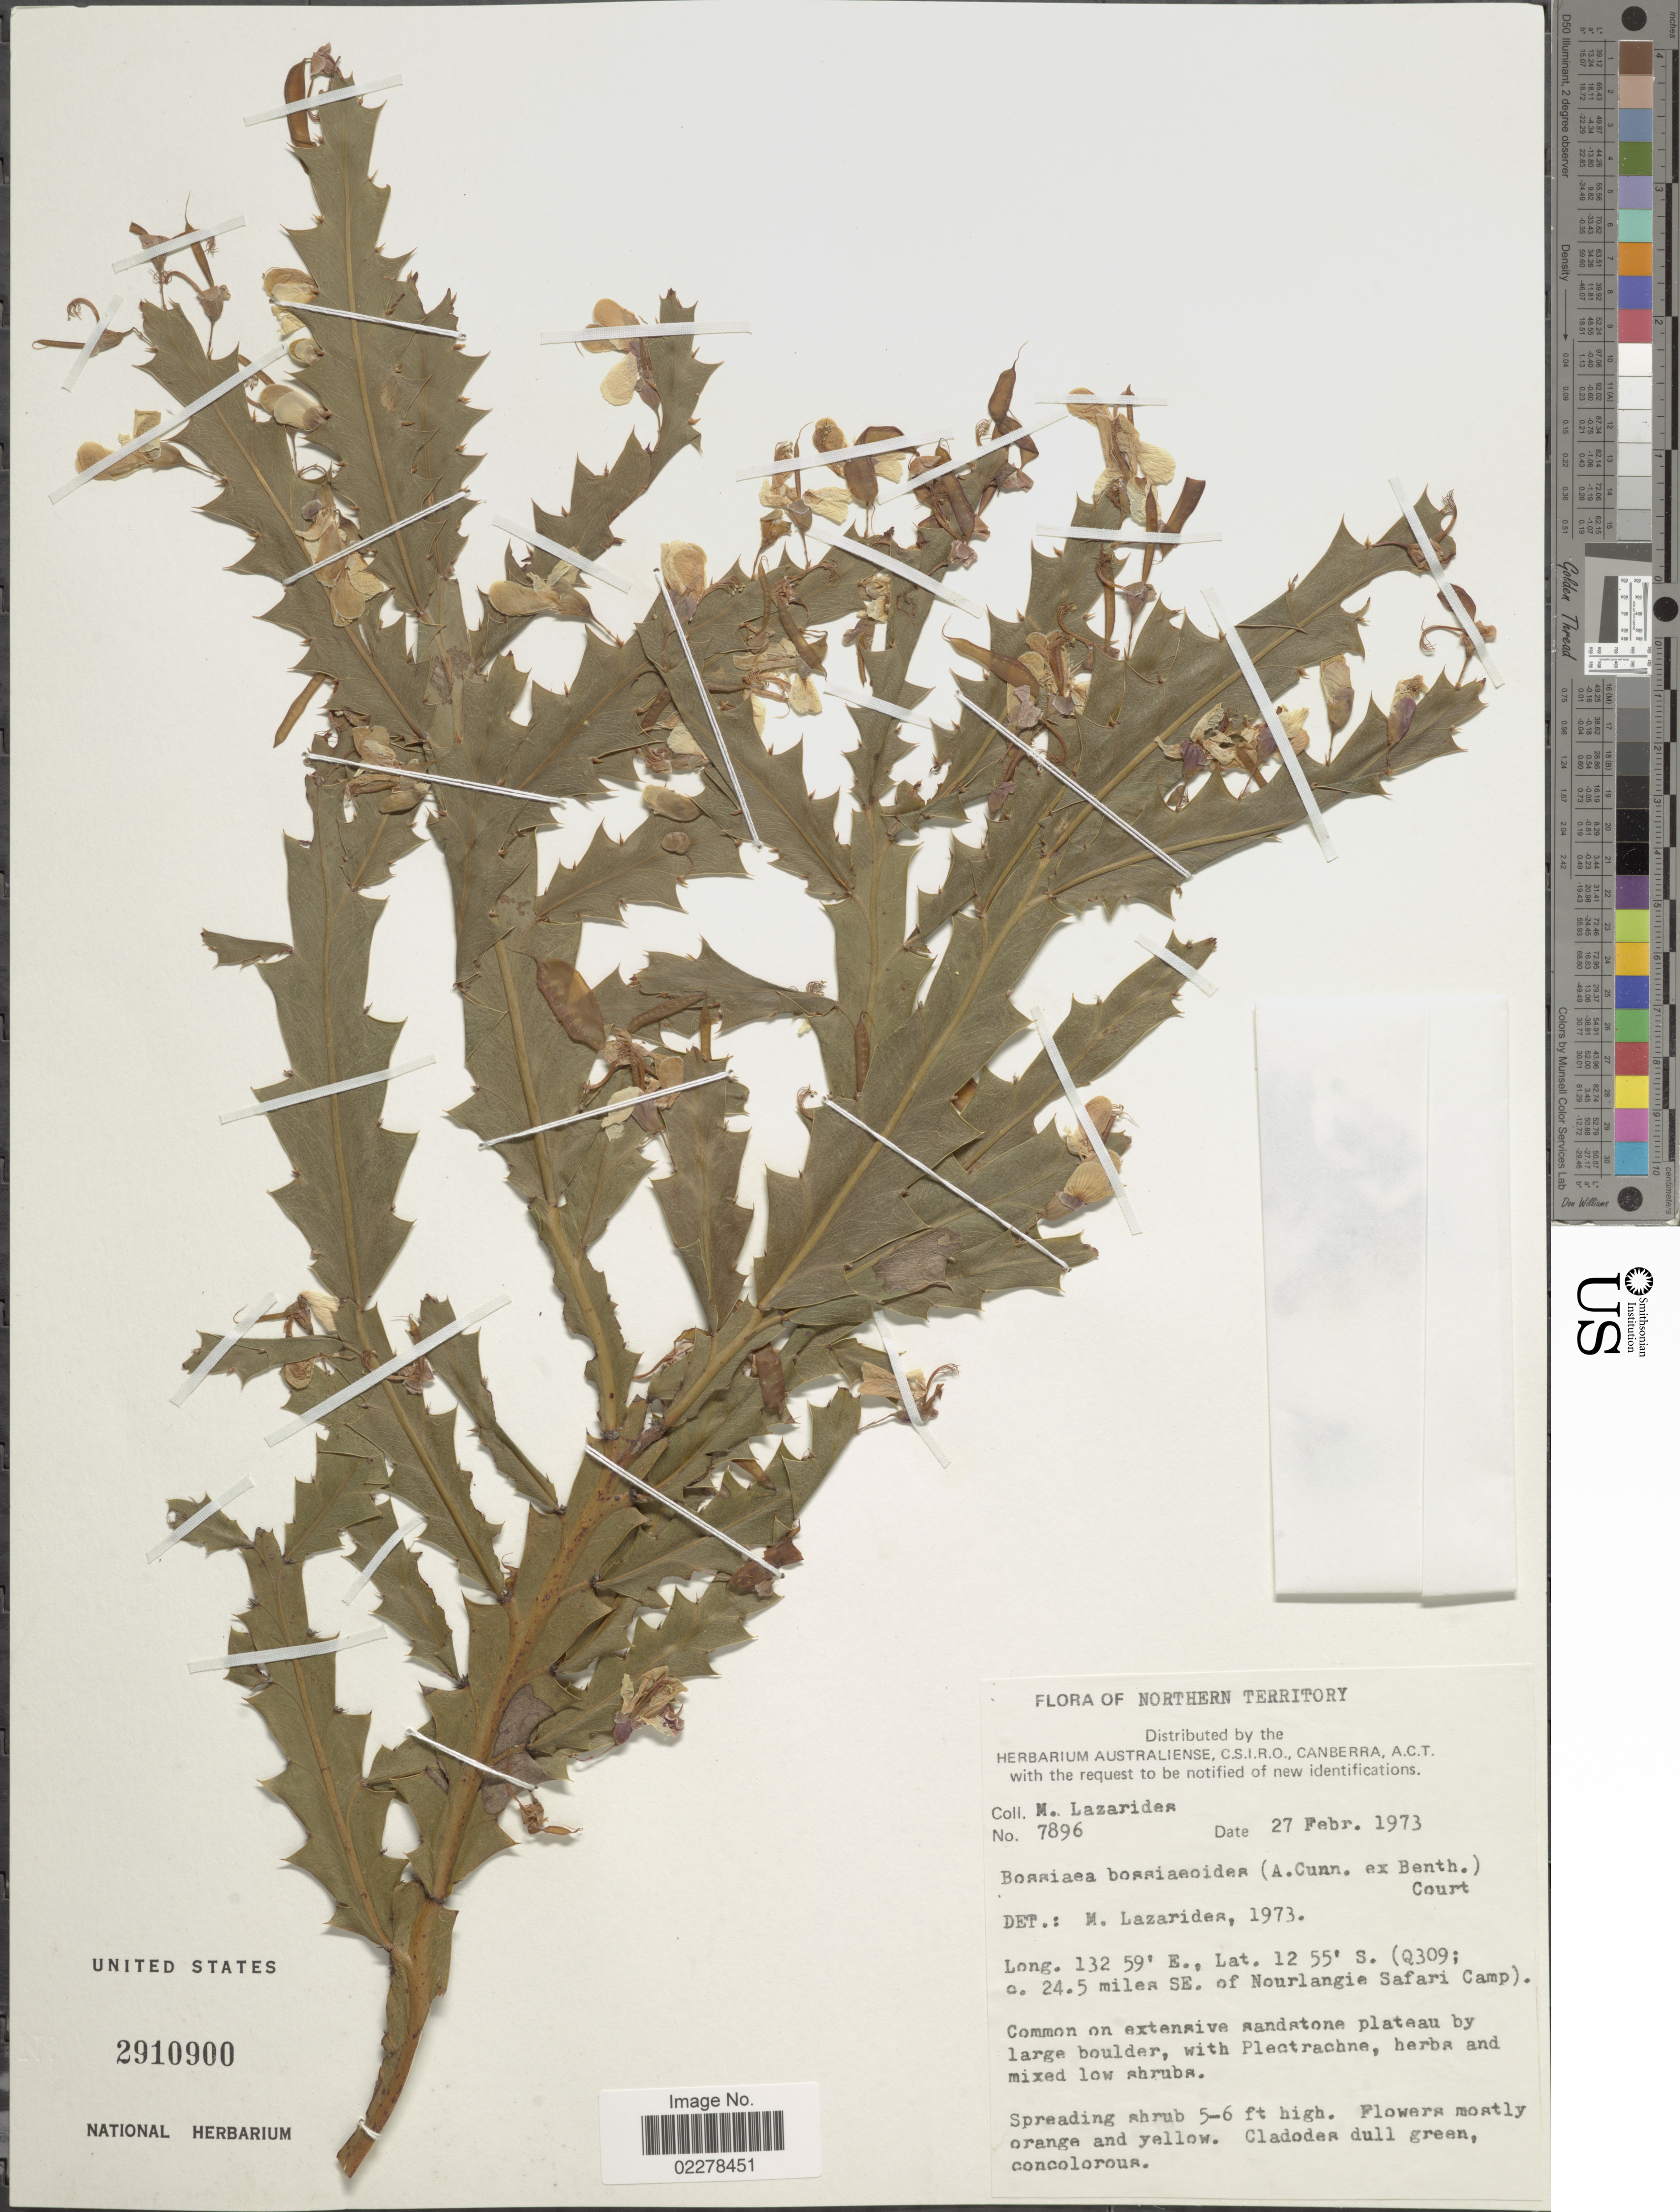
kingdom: Plantae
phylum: Tracheophyta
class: Magnoliopsida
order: Fabales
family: Fabaceae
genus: Bossiaea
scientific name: Bossiaea bossiaeoides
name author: (Benth.) Court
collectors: M. Lazarides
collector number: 7896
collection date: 1973-02-27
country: Australia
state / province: Northern Territory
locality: C. 24.5 miles SE. of Nourlangie Safari Camp.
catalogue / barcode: US 2910900